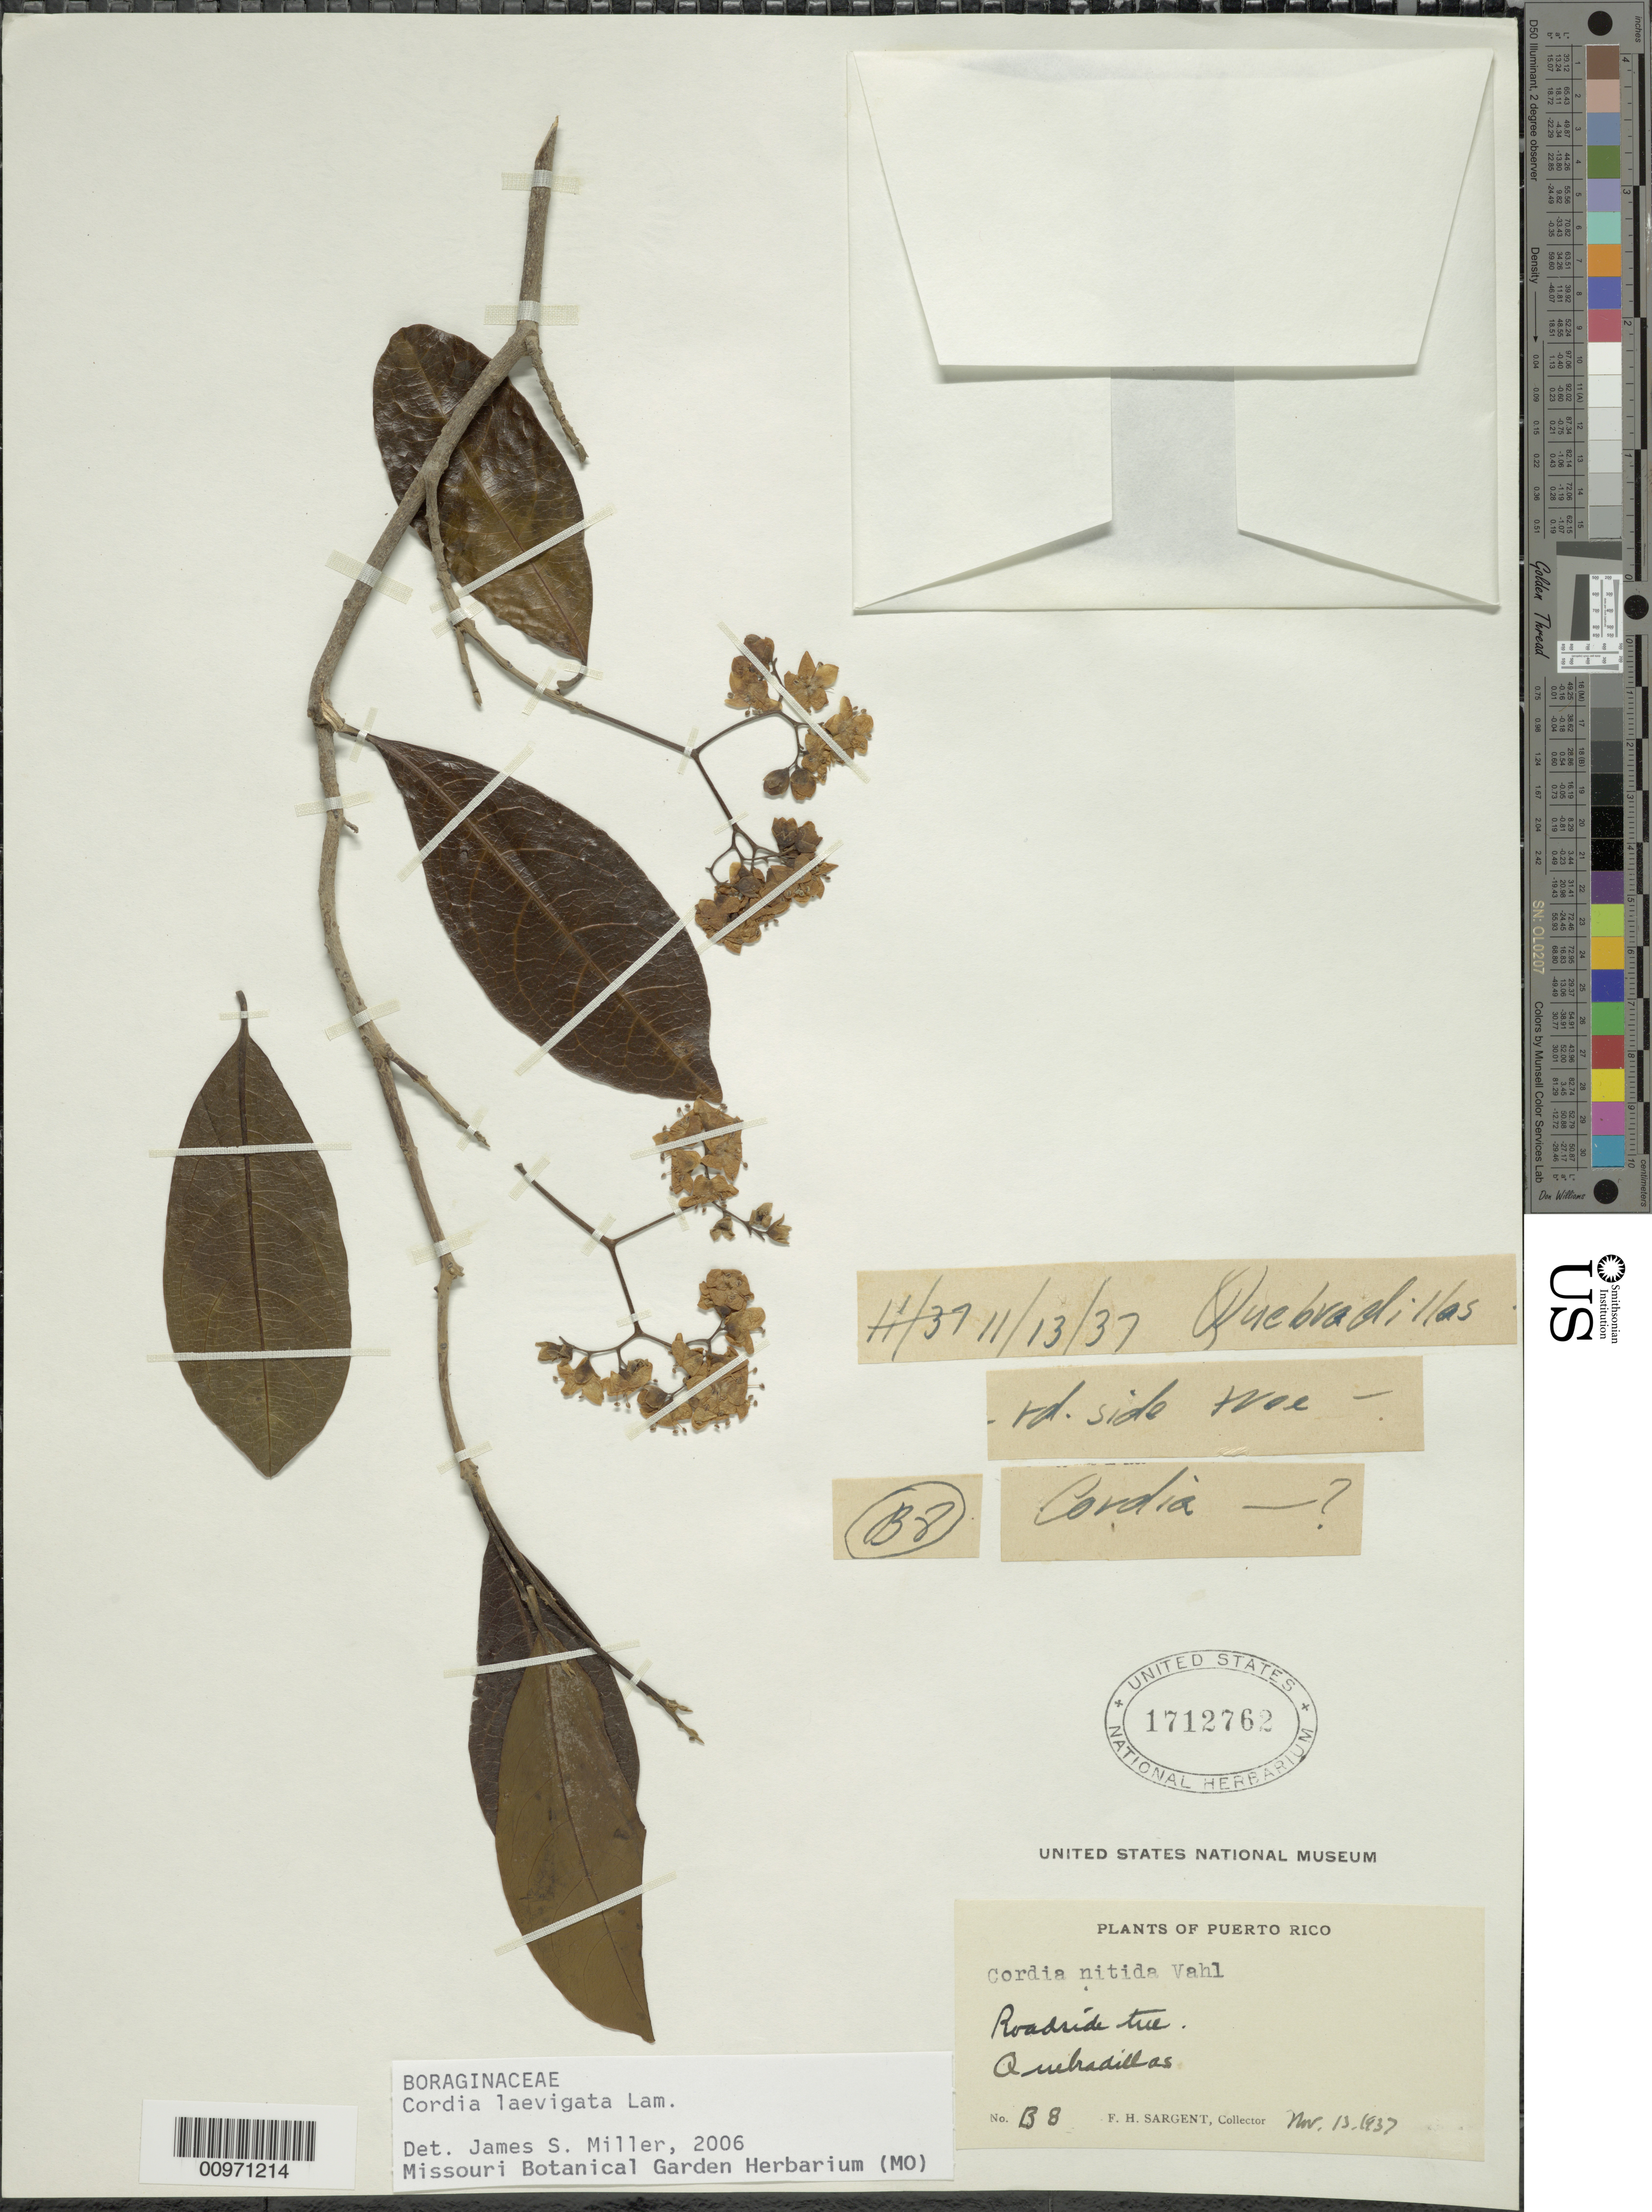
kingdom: Plantae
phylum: Tracheophyta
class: Magnoliopsida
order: Boraginales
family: Cordiaceae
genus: Cordia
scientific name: Cordia laevigata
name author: Lam.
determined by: Miller, James S., (MO), Missouri Botanical Garden (UNITED STATES)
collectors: F. H. Sargent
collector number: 138 [B8?]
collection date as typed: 13 Nov 1937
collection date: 1937-11-13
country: Puerto Rico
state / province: Quebradillas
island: Puerto Rico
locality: Quebradillas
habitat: Roadside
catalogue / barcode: US 1712762